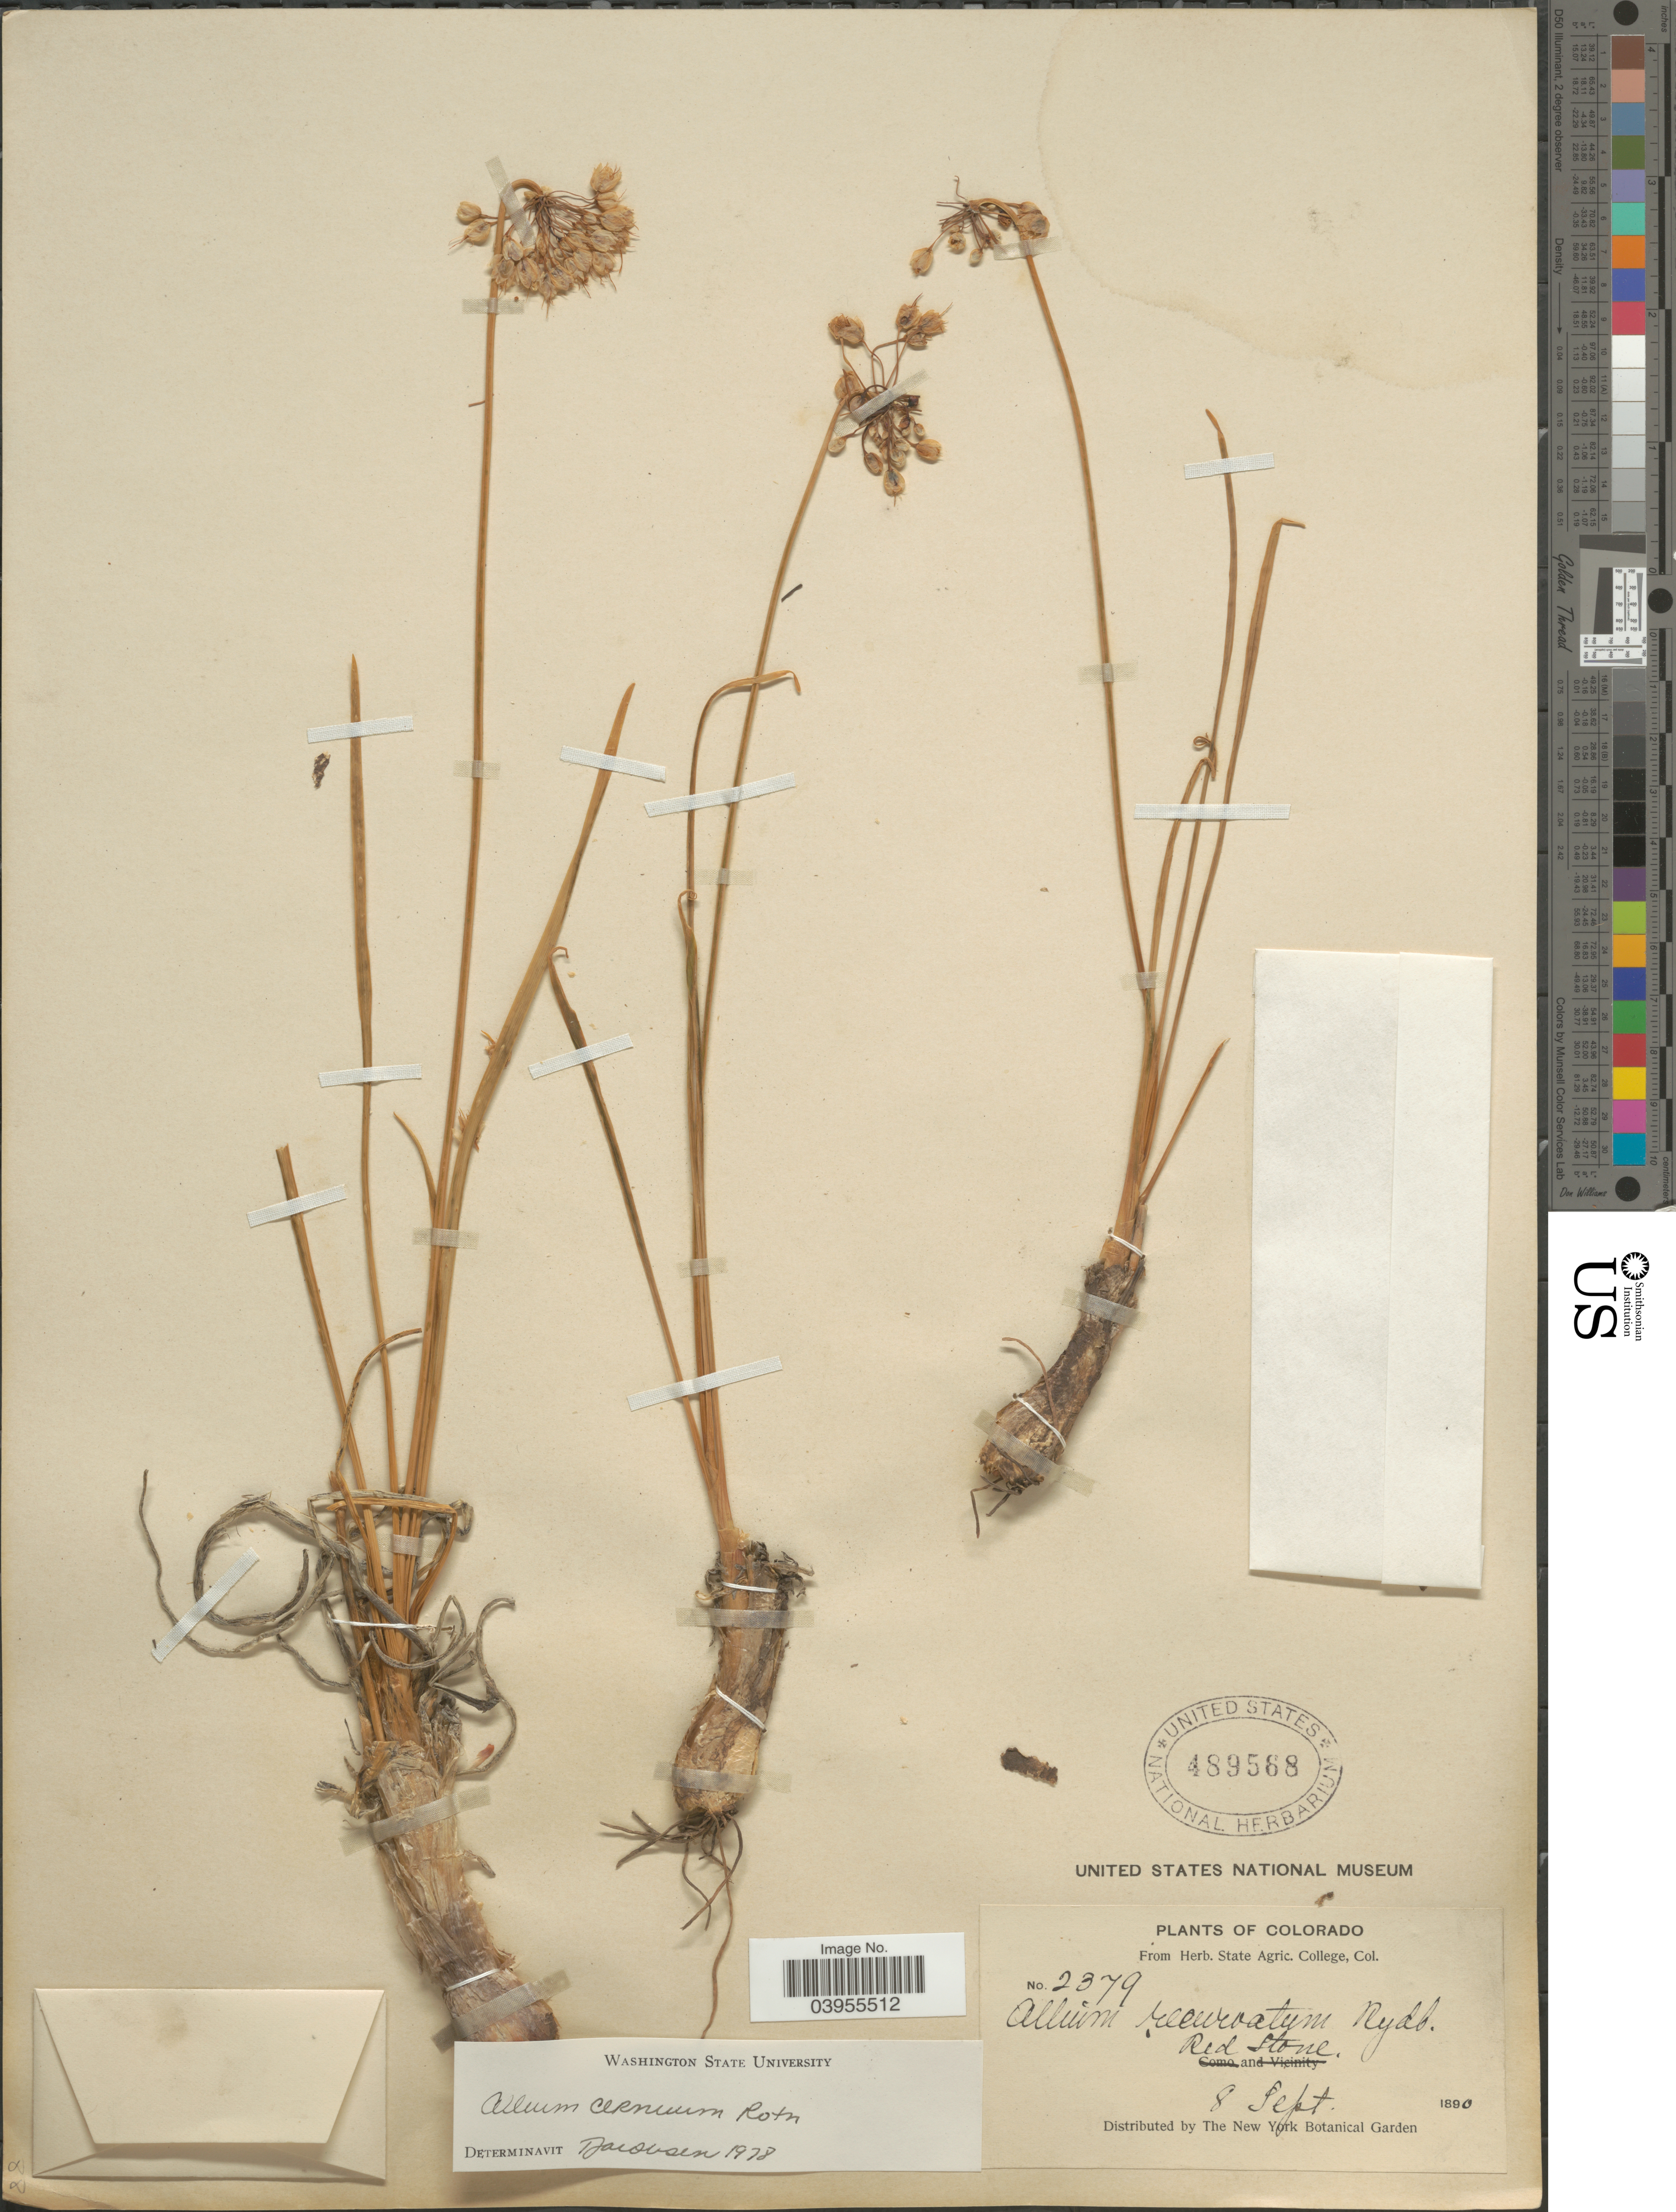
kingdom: Plantae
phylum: Tracheophyta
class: Liliopsida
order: Asparagales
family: Amaryllidaceae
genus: Allium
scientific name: Allium cernuum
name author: Roth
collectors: ex herb. State Agric. College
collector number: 2379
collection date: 1890-09-08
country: United States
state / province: Colorado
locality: Red Stone.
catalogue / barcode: US 489568